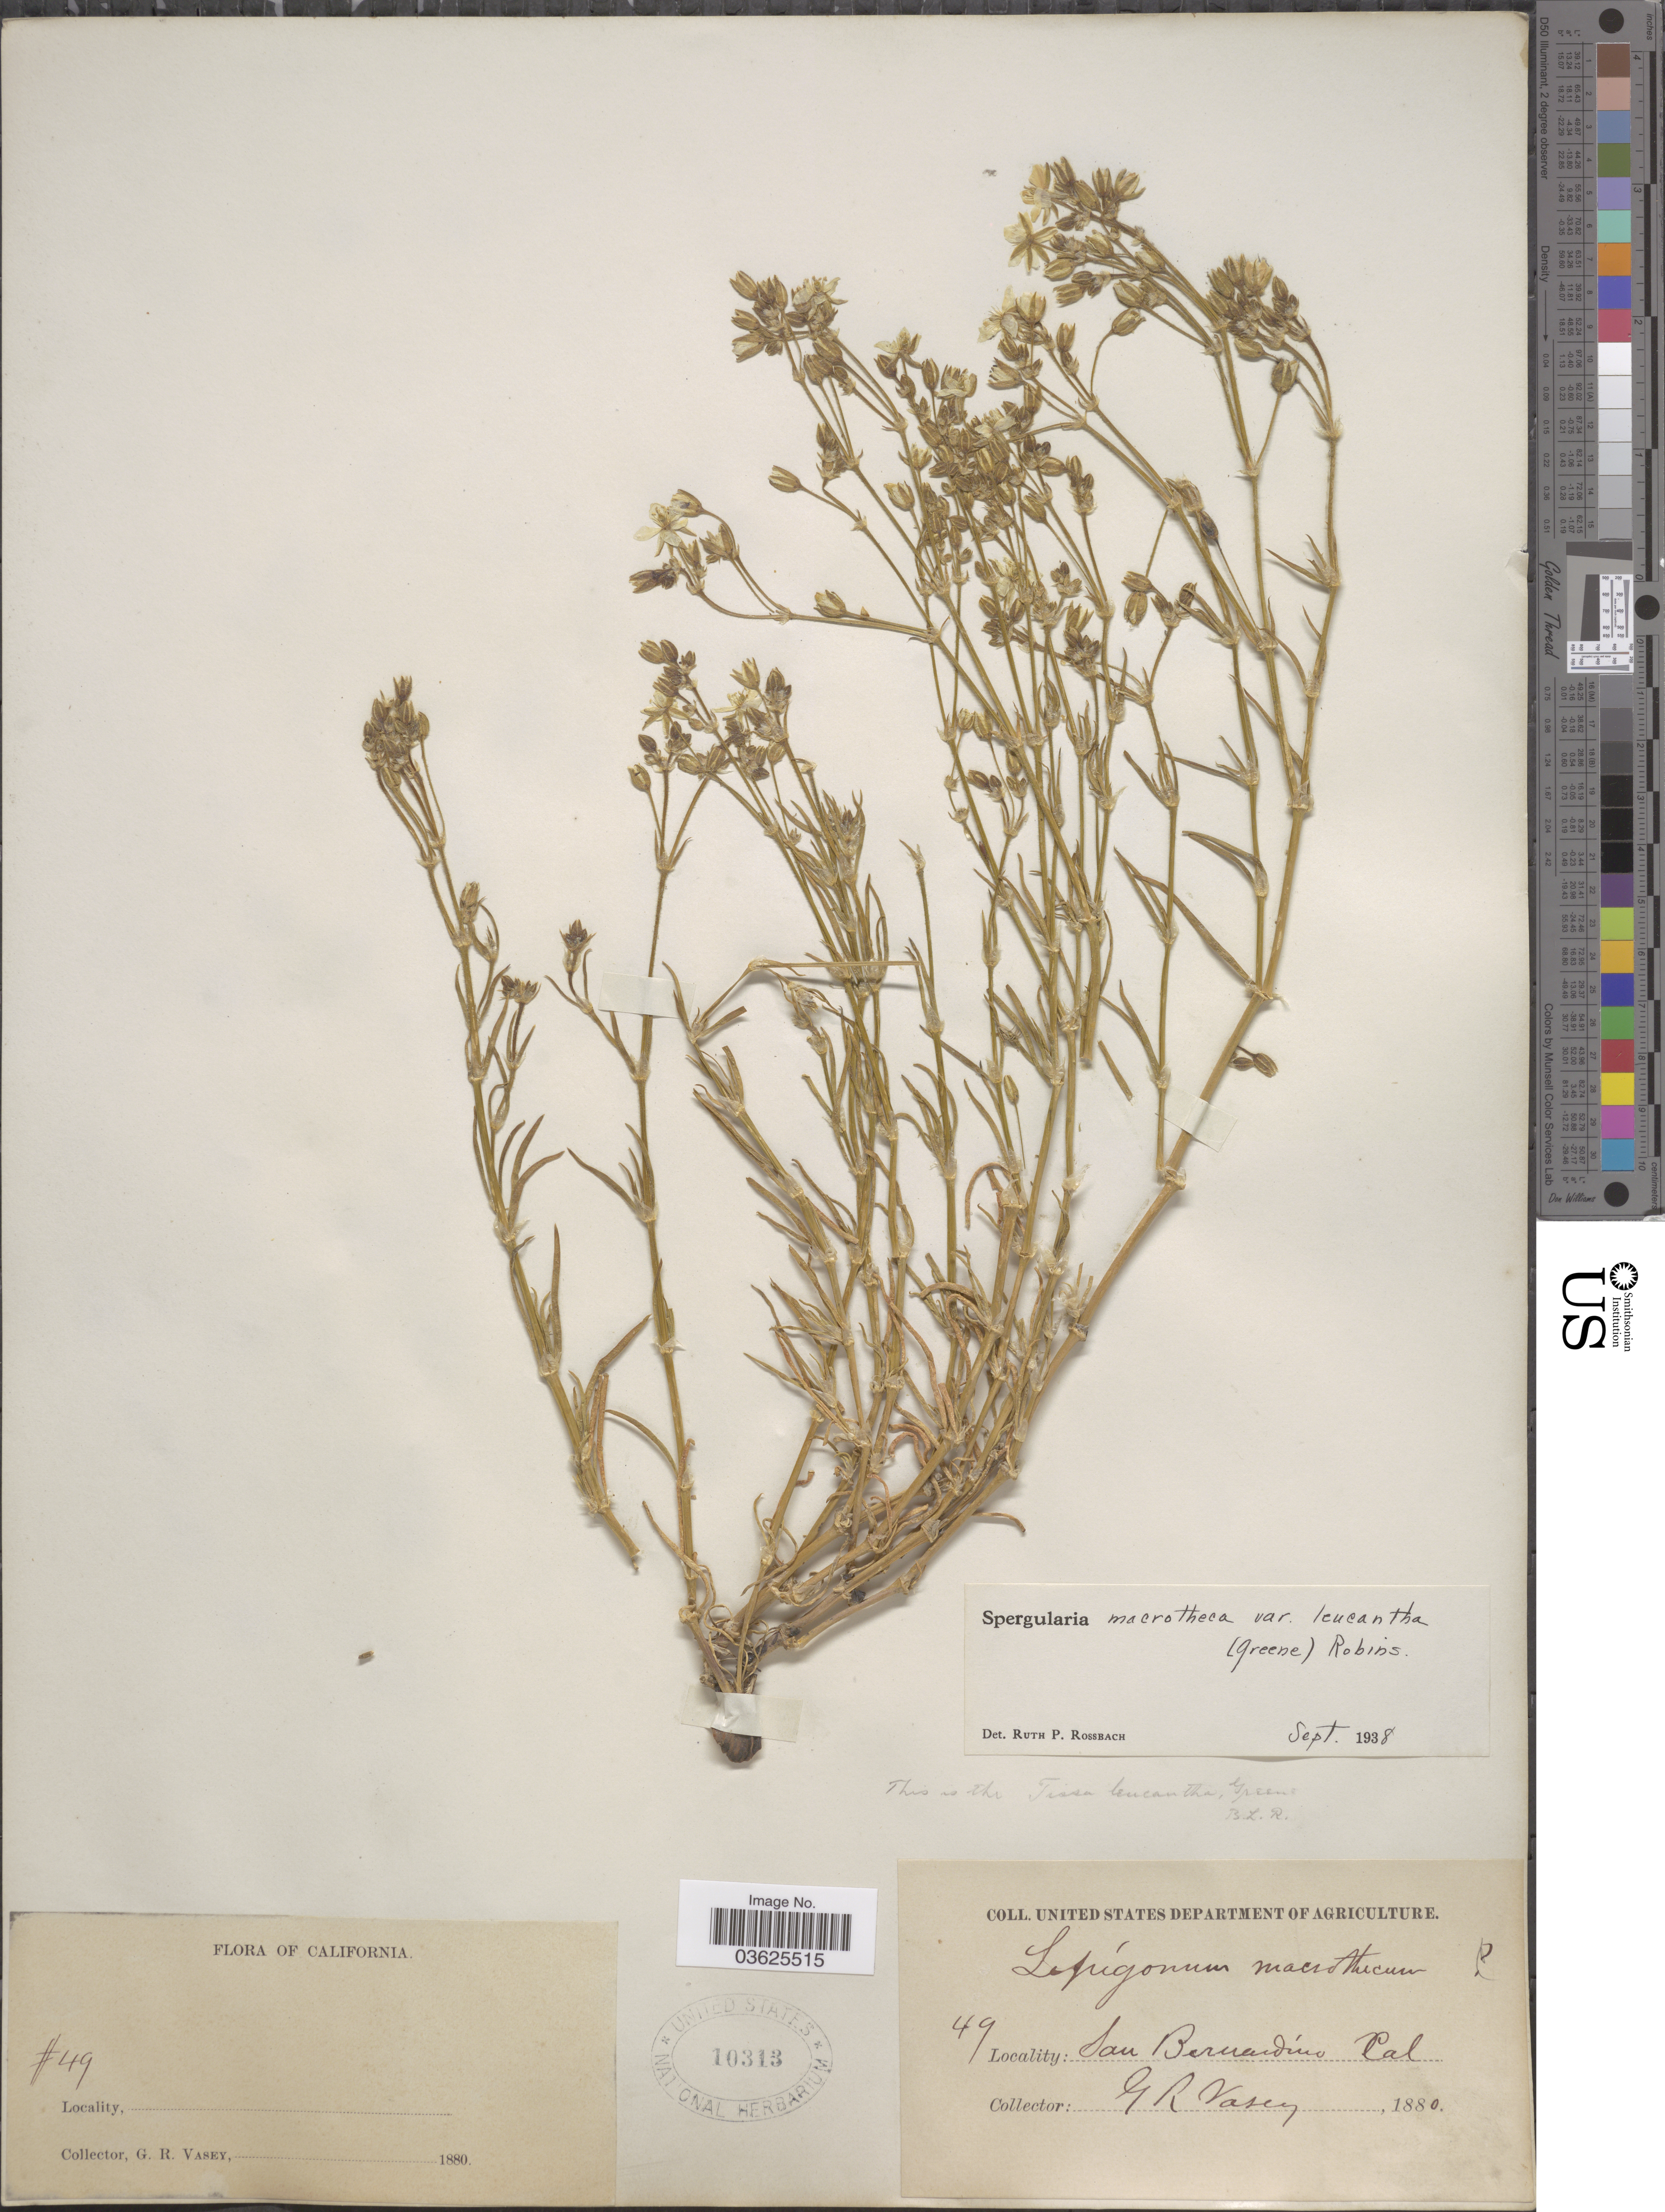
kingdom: Plantae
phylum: Tracheophyta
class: Magnoliopsida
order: Caryophyllales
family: Caryophyllaceae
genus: Spergularia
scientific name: Spergularia macrotheca var. leucantha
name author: (Greene) B.L. Rob.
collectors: G. R. Vasey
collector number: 49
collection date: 1880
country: United States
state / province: California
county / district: San Bernardino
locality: San Bernardino.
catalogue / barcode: US 10313